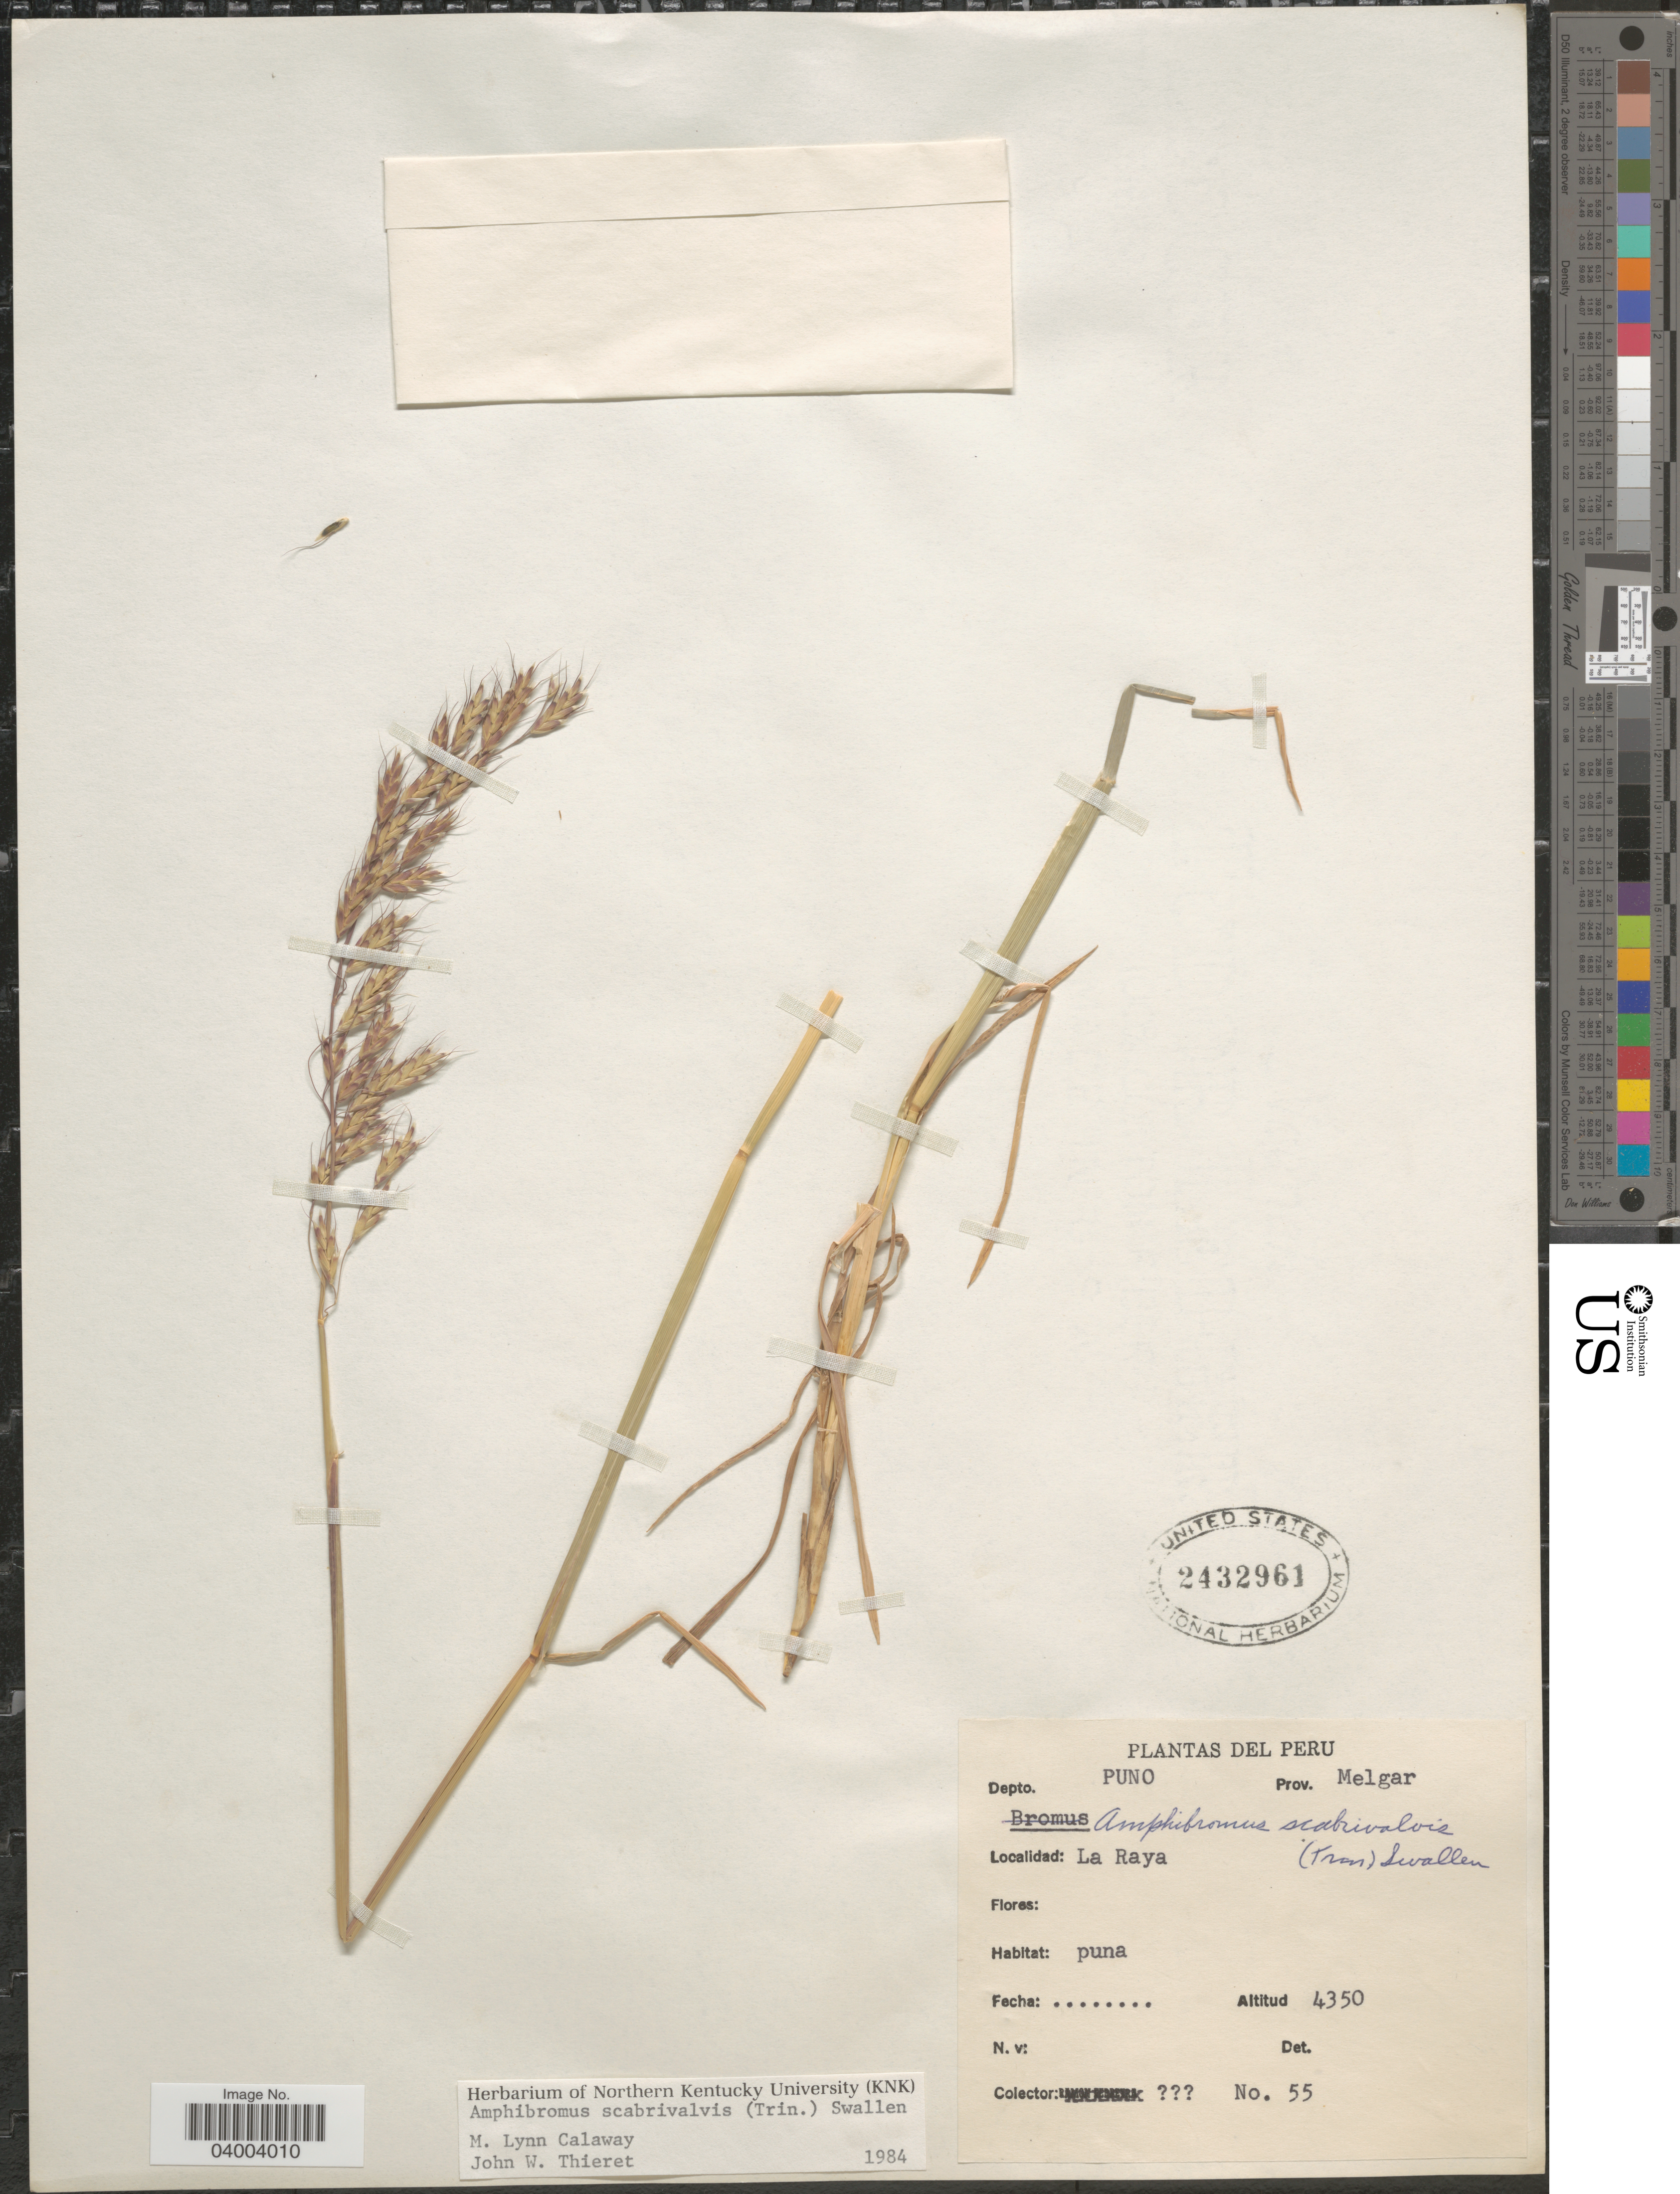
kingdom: Plantae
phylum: Tracheophyta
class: Liliopsida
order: Poales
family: Poaceae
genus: Amphibromus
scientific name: Amphibromus scabrivalvis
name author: (Trin.) Swallen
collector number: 55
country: Peru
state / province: Puno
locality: Depto. Puno. Prov. Melgar. La Raya.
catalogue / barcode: US 2432961